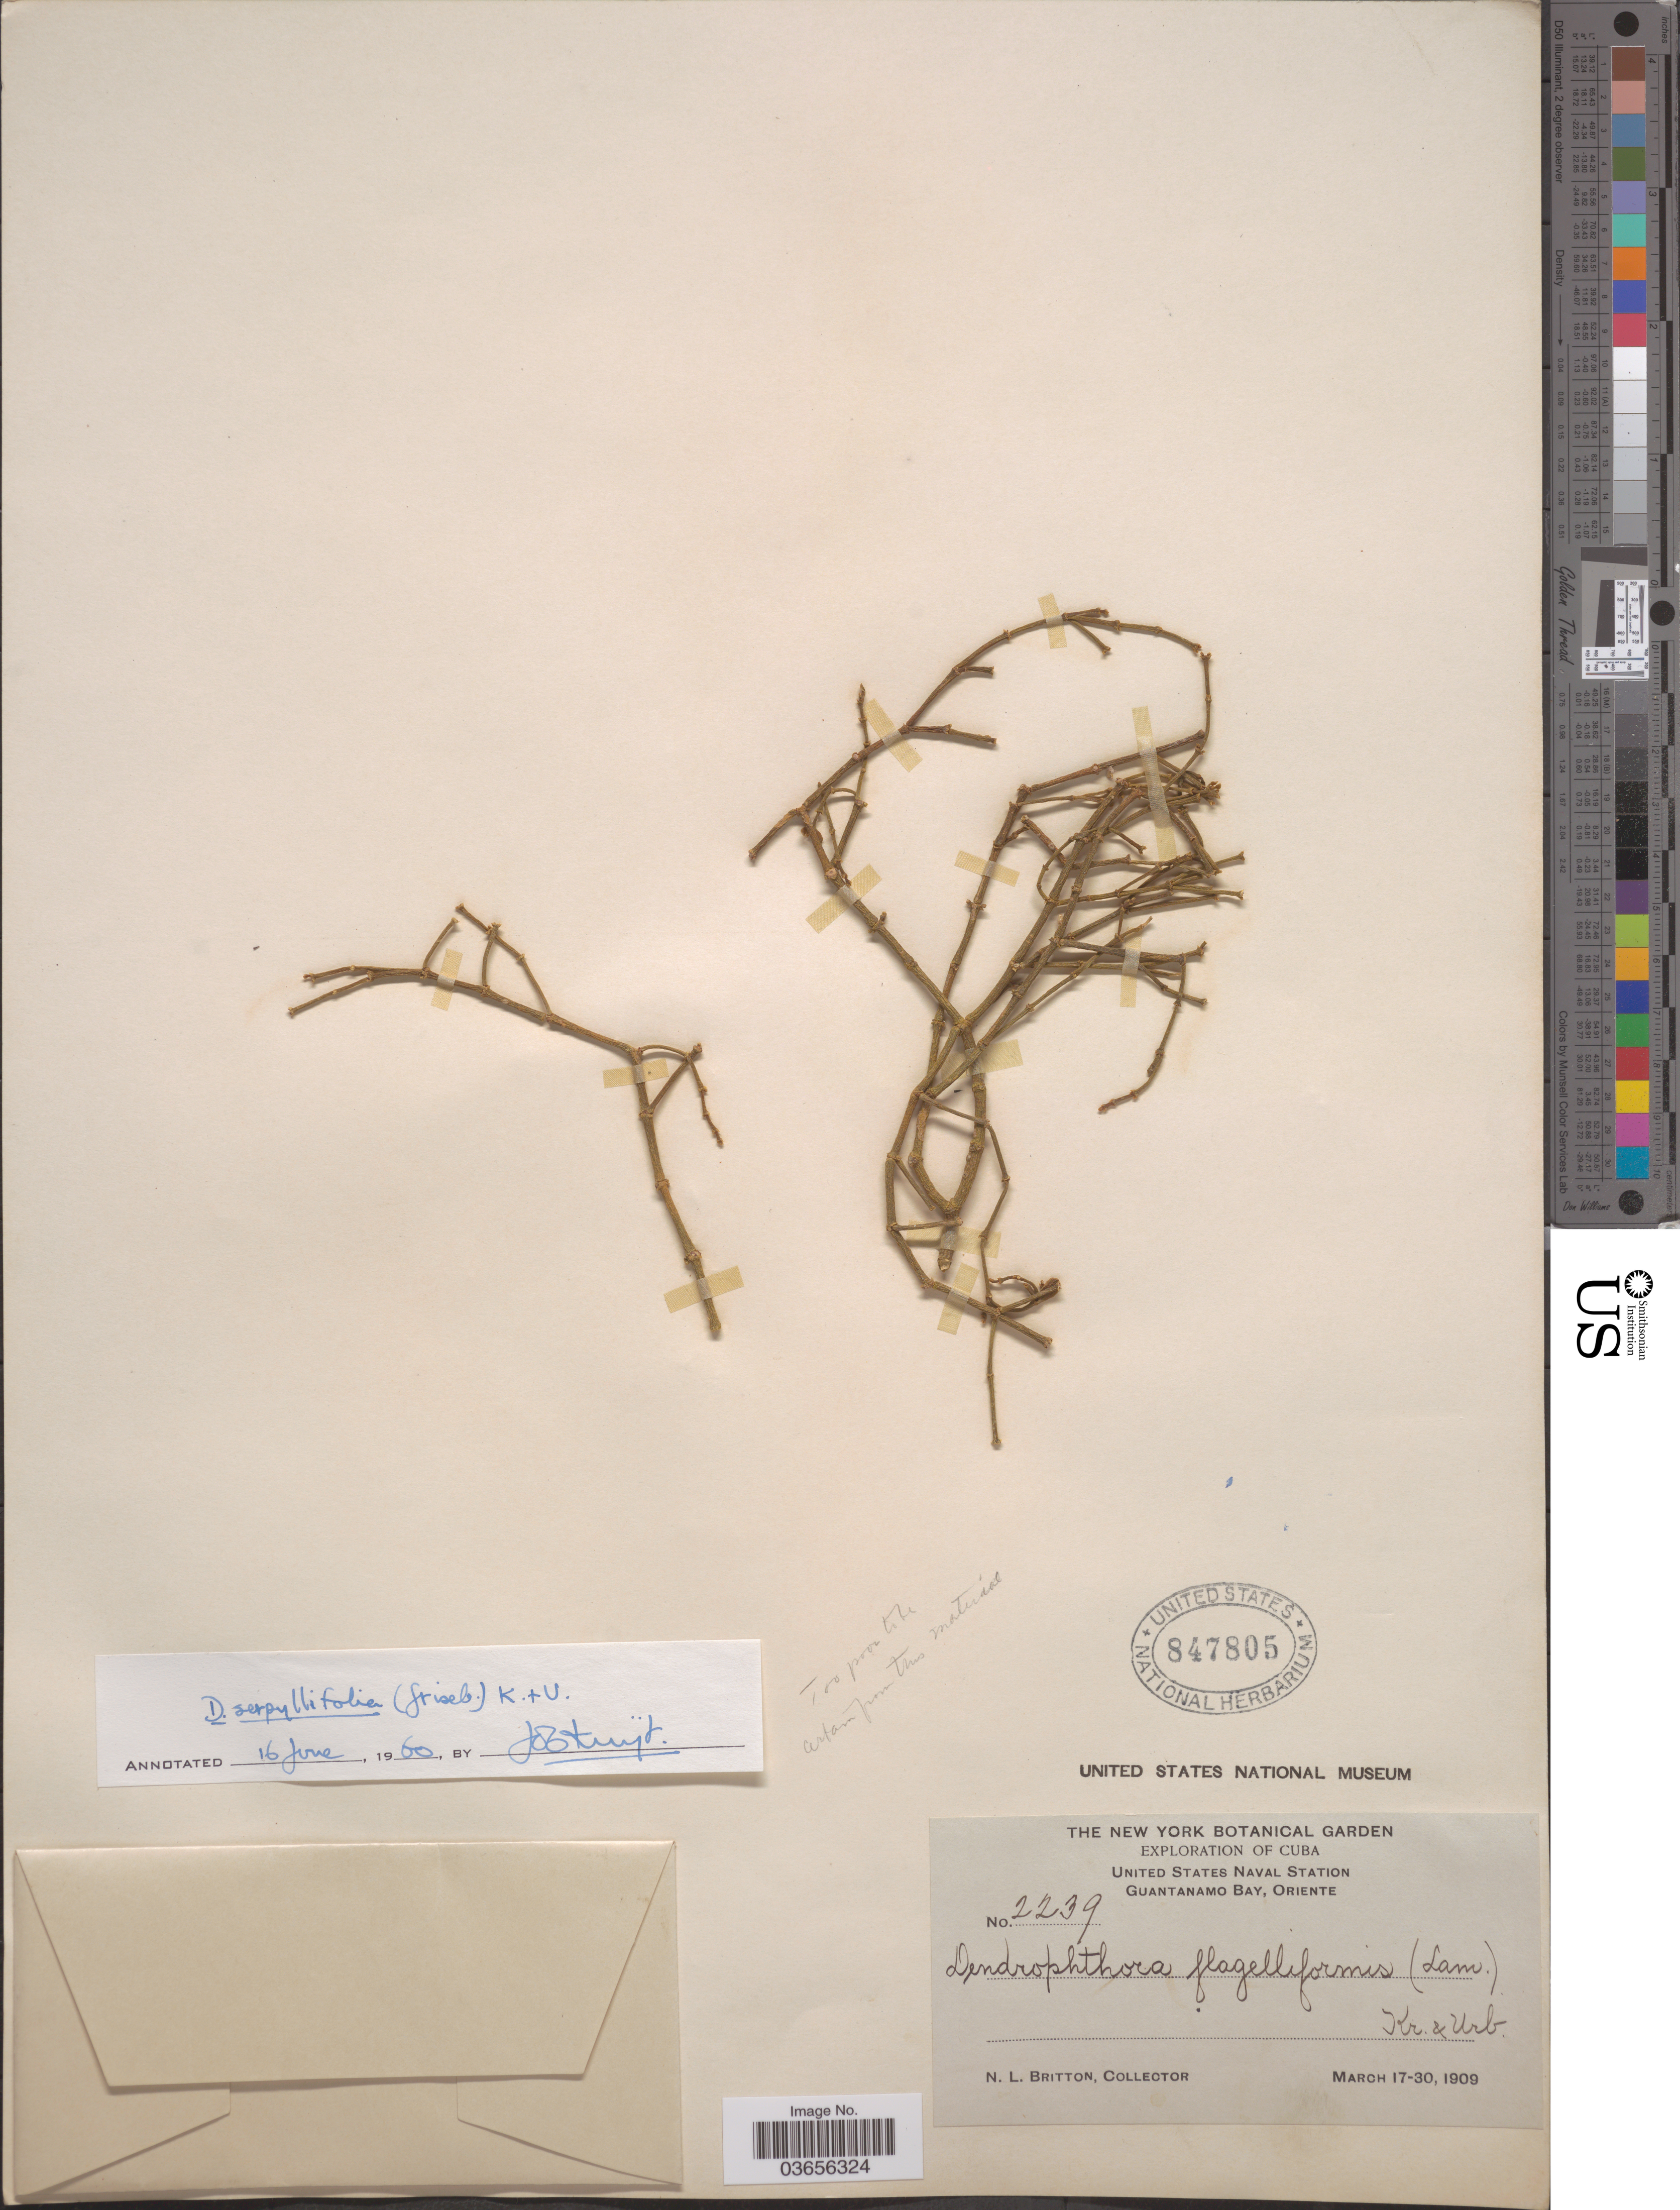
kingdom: Plantae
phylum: Tracheophyta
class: Magnoliopsida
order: Santalales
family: Viscaceae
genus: Dendrophthora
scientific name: Dendrophthora serpyllifolia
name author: (Griseb.) Krug & Urb.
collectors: N. Britton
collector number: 2239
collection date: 1909-03-17/1909-03-30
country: Cuba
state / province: Oriente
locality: United States Naval Station Guantanamo Bay.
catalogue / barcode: US 847805